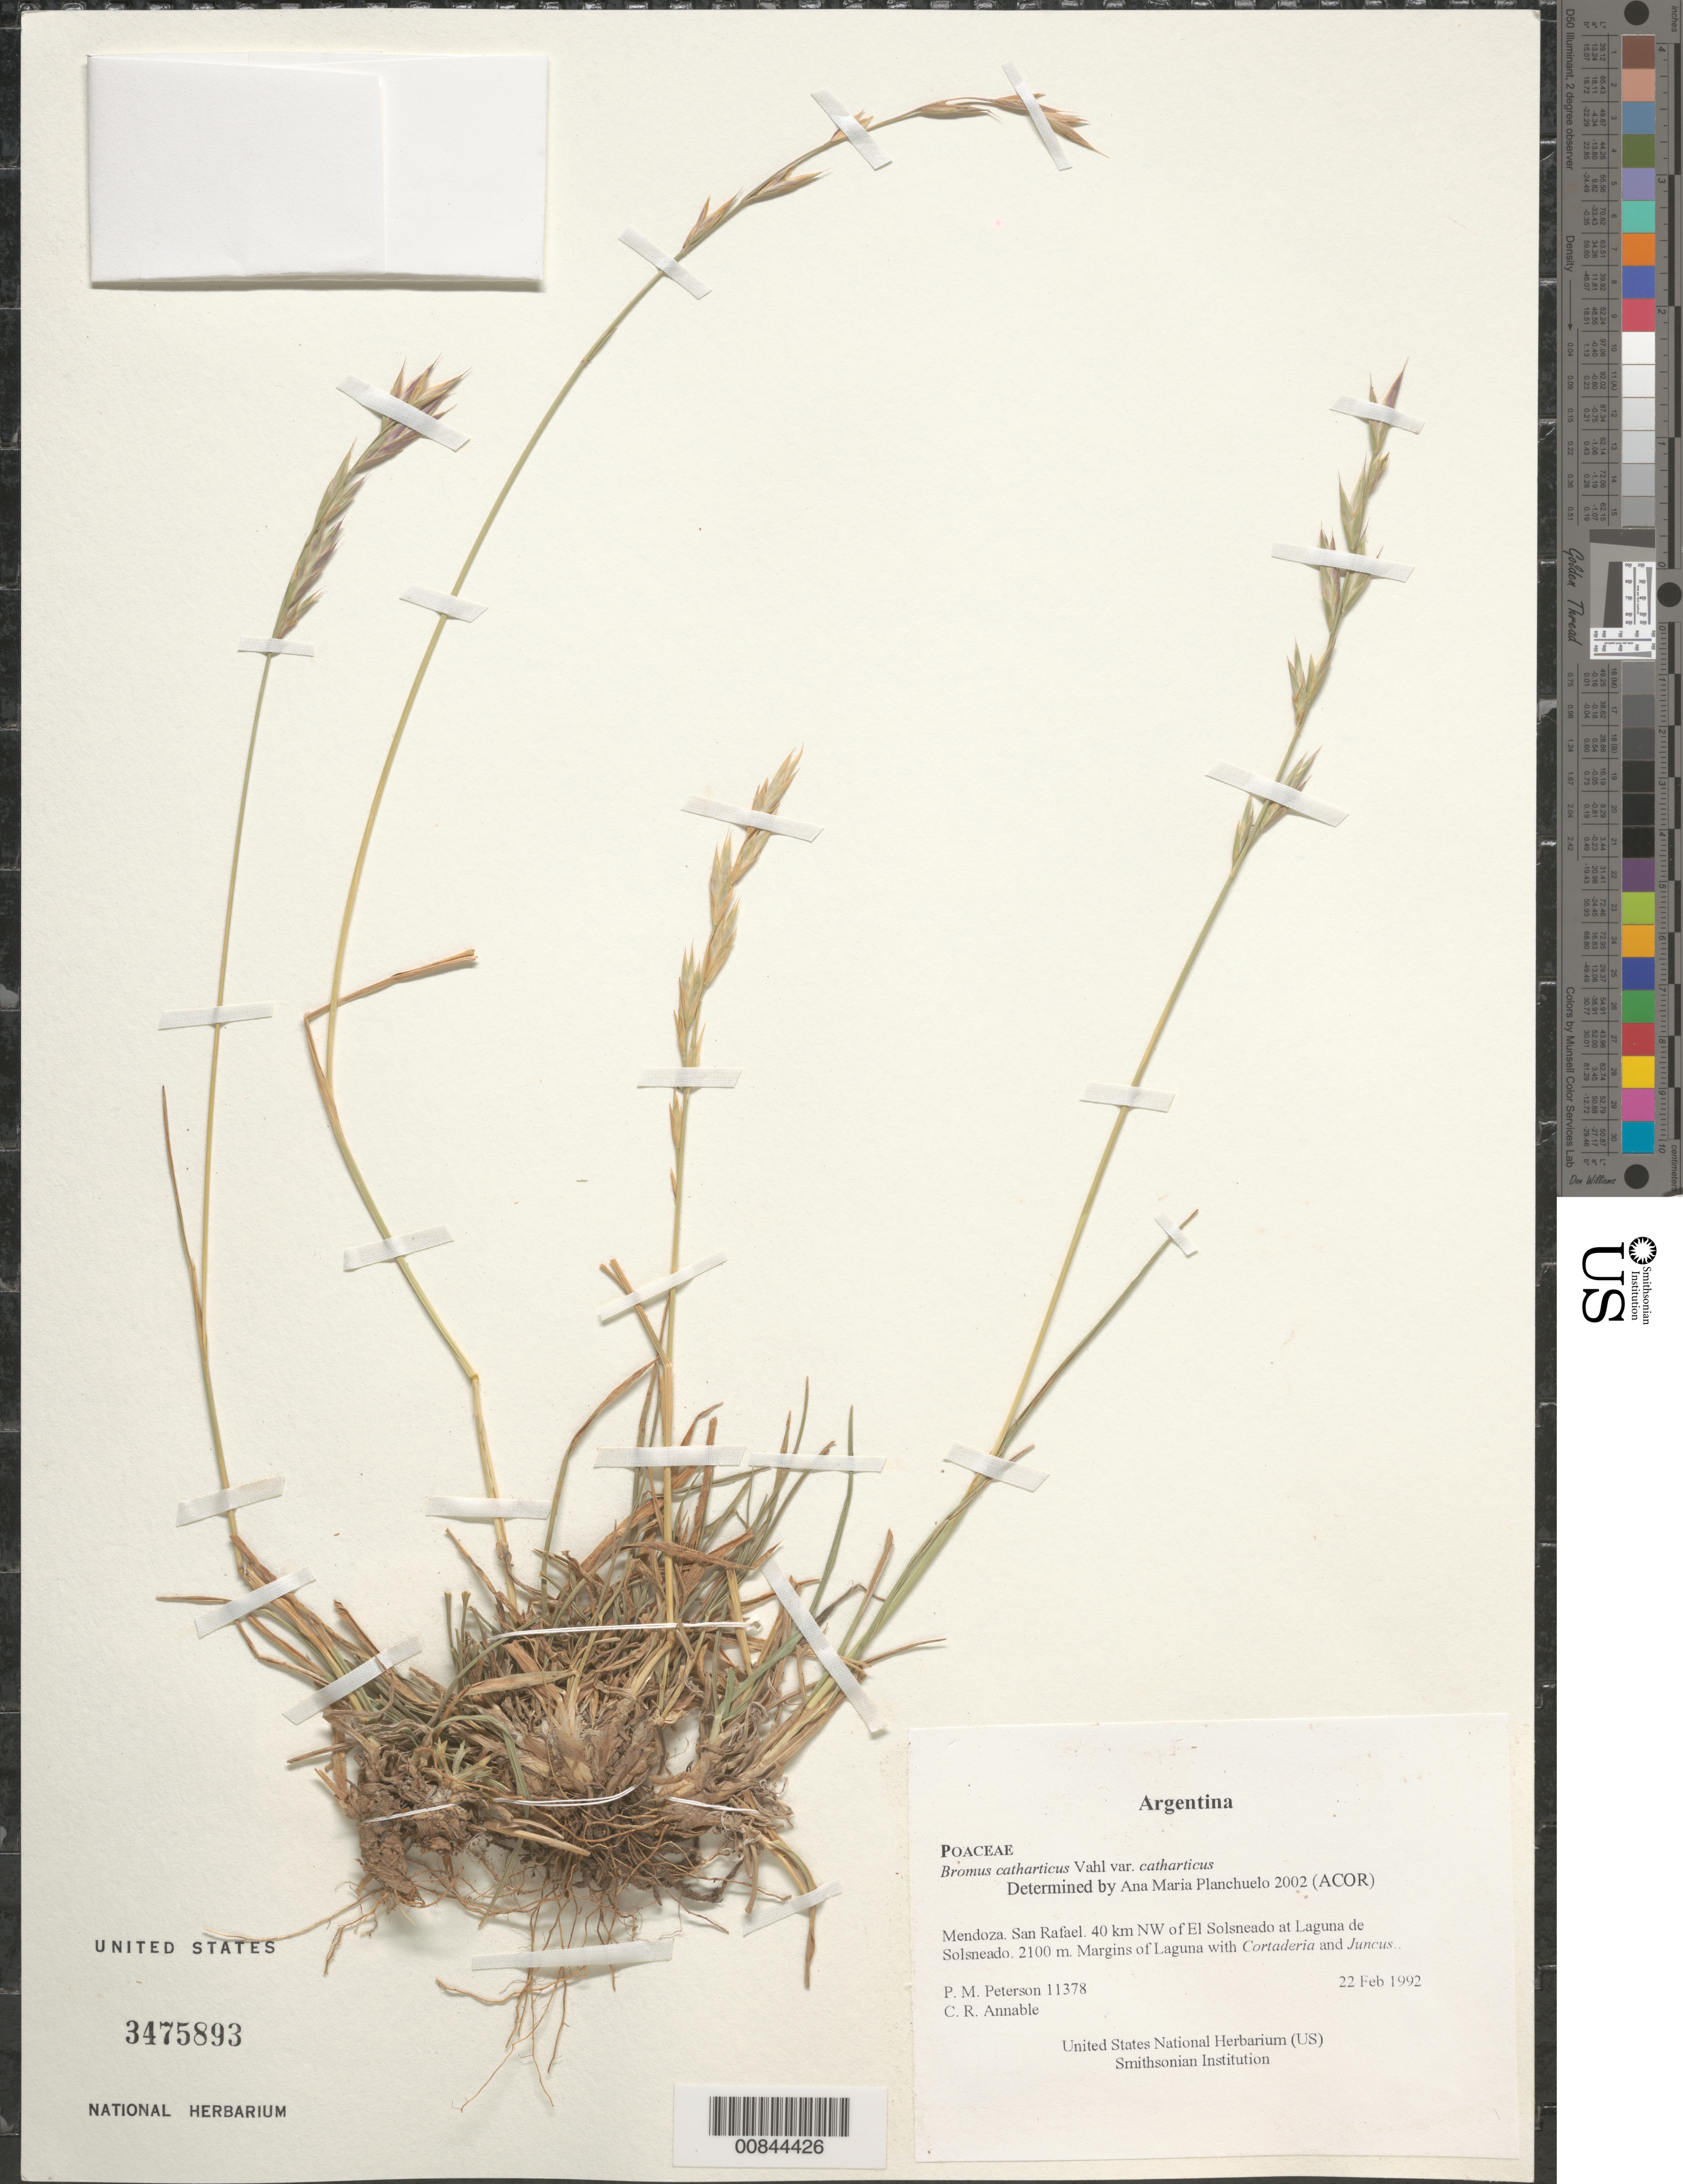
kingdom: Plantae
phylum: Tracheophyta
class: Liliopsida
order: Poales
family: Poaceae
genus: Bromus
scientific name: Bromus catharticus var. catharticus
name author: Vahl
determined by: Planchuelo, A. M.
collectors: P. M. Peterson & C. R. Annable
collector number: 11378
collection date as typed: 22 Feb 1992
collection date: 1992-02-22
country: Argentina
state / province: Mendoza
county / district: San Rafael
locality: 40 km NW of El Solsneado at Laguna de Solsneado.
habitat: Margins of Laguna with Cortaderia and Juncus.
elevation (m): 2100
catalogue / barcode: US 3475893